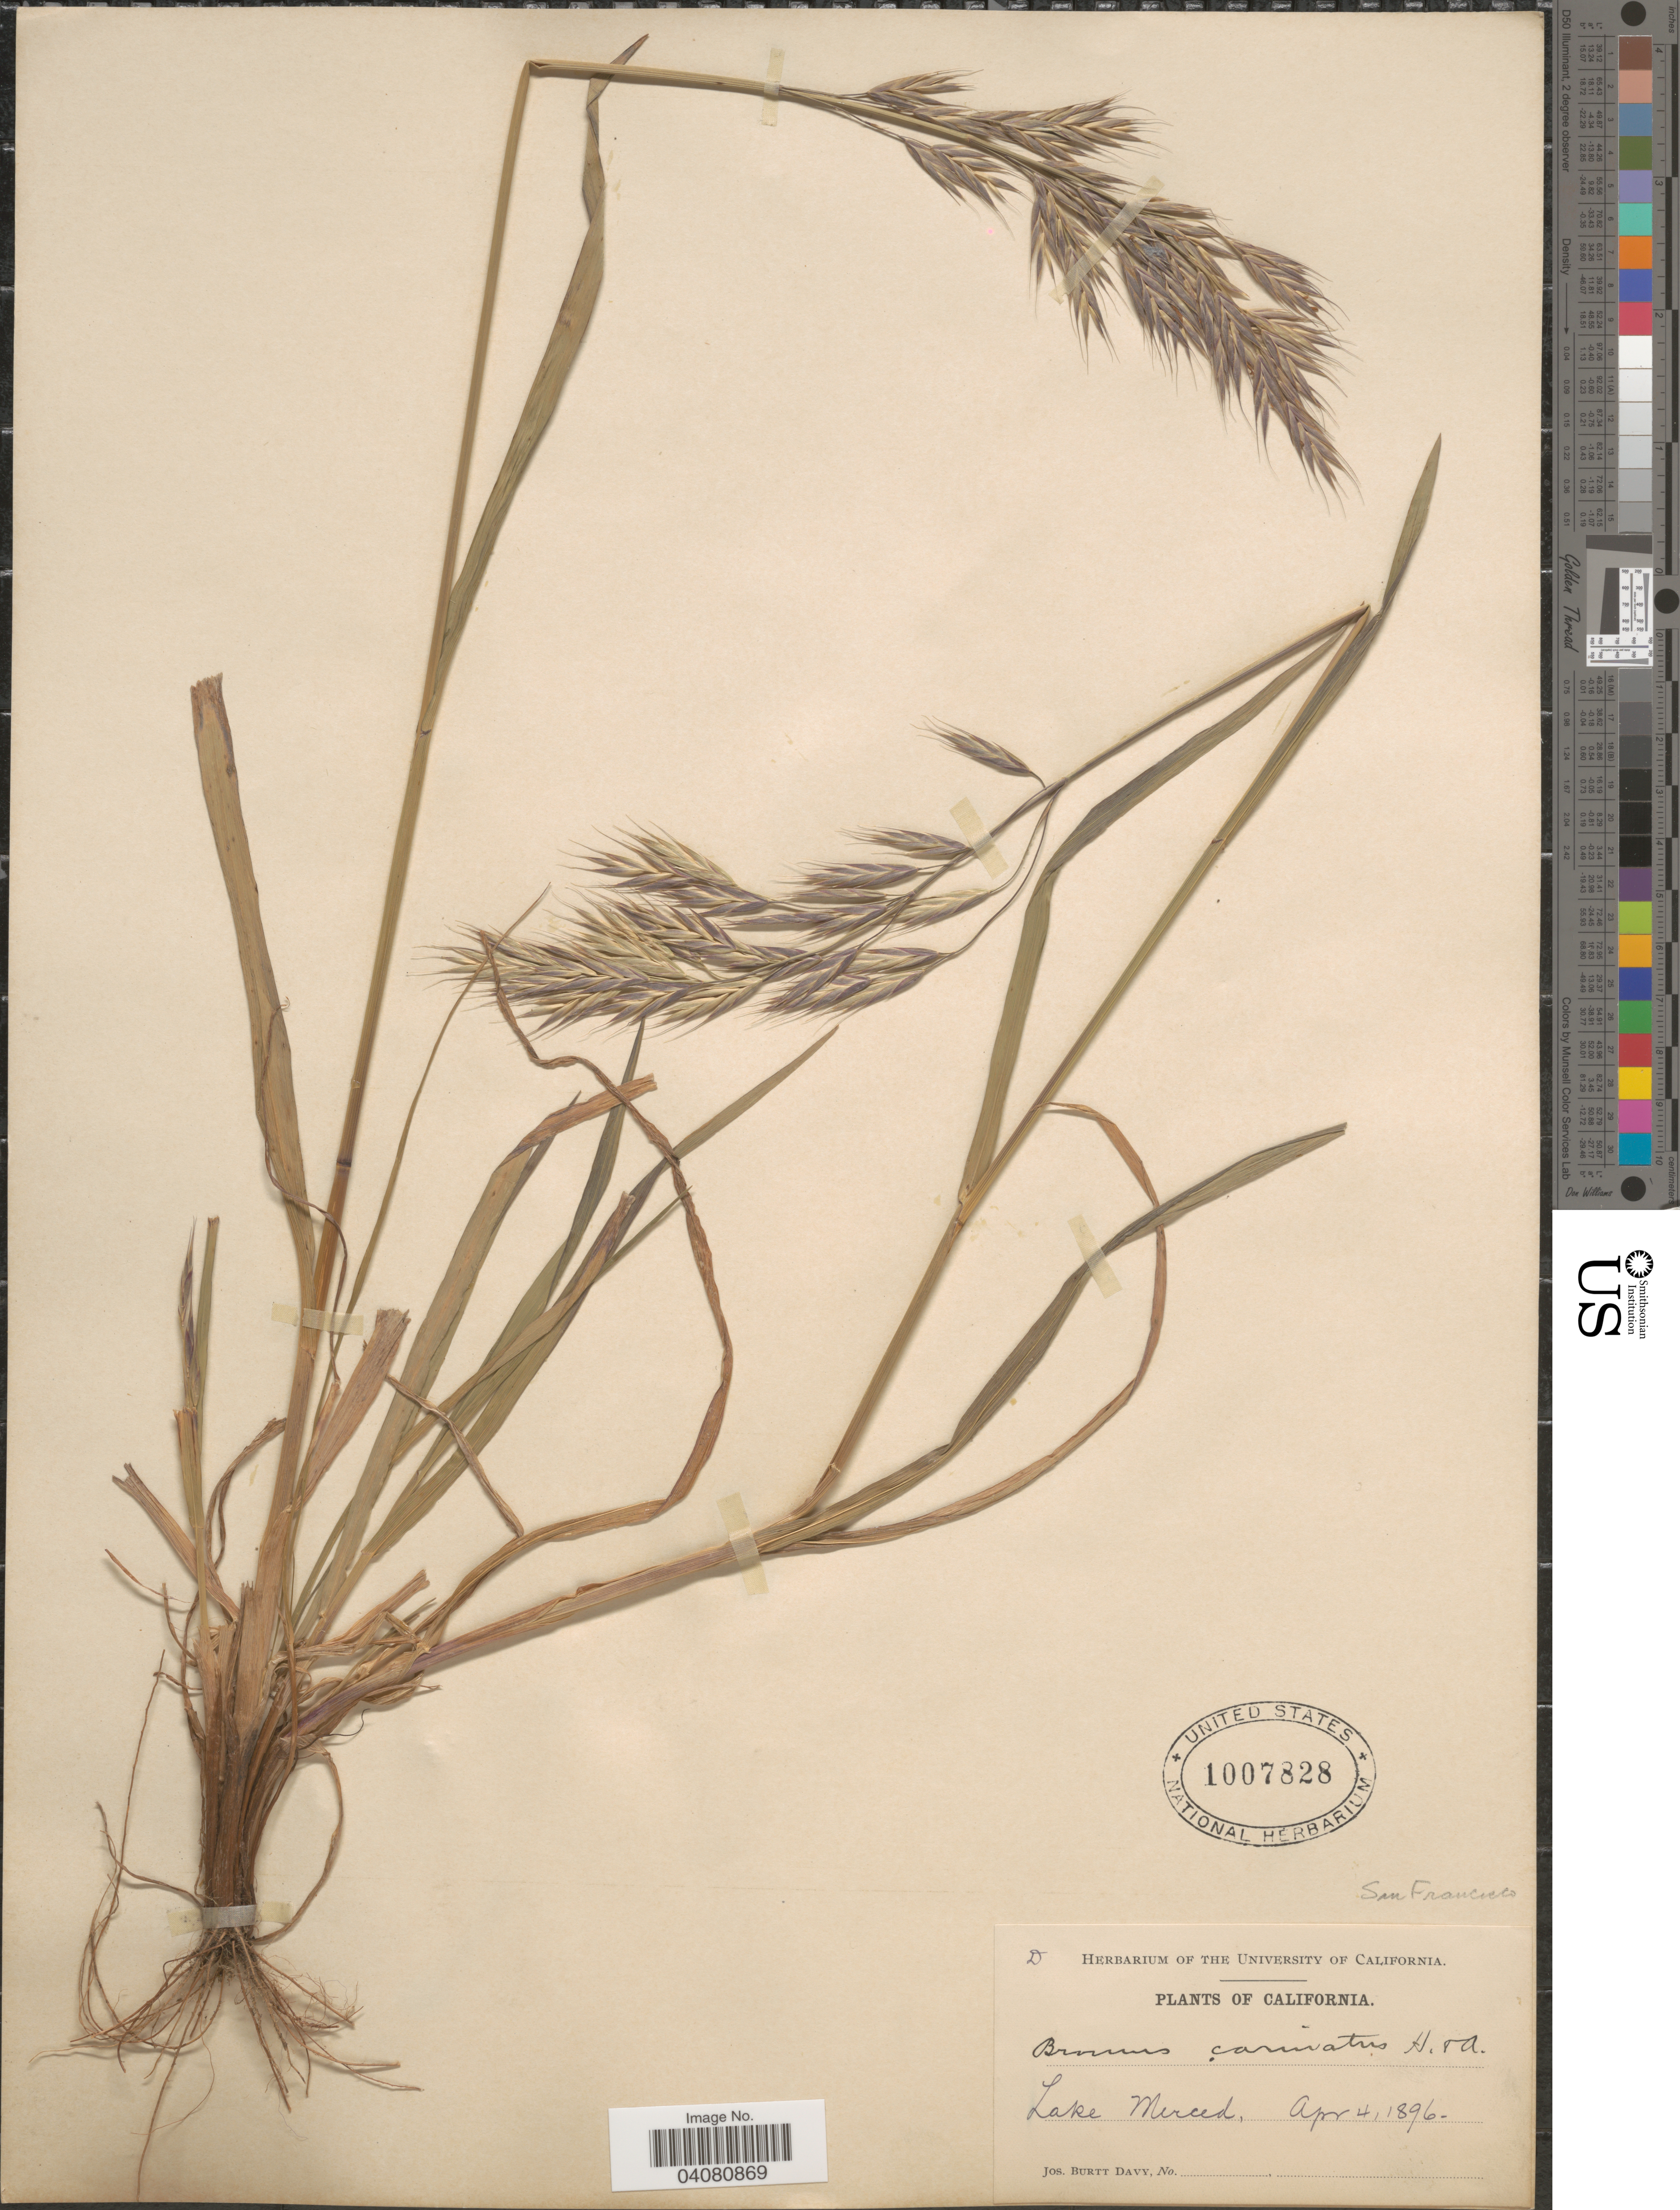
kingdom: Plantae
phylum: Tracheophyta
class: Liliopsida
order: Poales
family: Poaceae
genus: Bromus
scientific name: Bromus carinatus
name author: Hook. & Arn.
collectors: J. Burtt Davy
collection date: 1896-04-04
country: United States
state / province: California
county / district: San Francisco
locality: San Francisco. Lake Merced.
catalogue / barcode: US 1007828